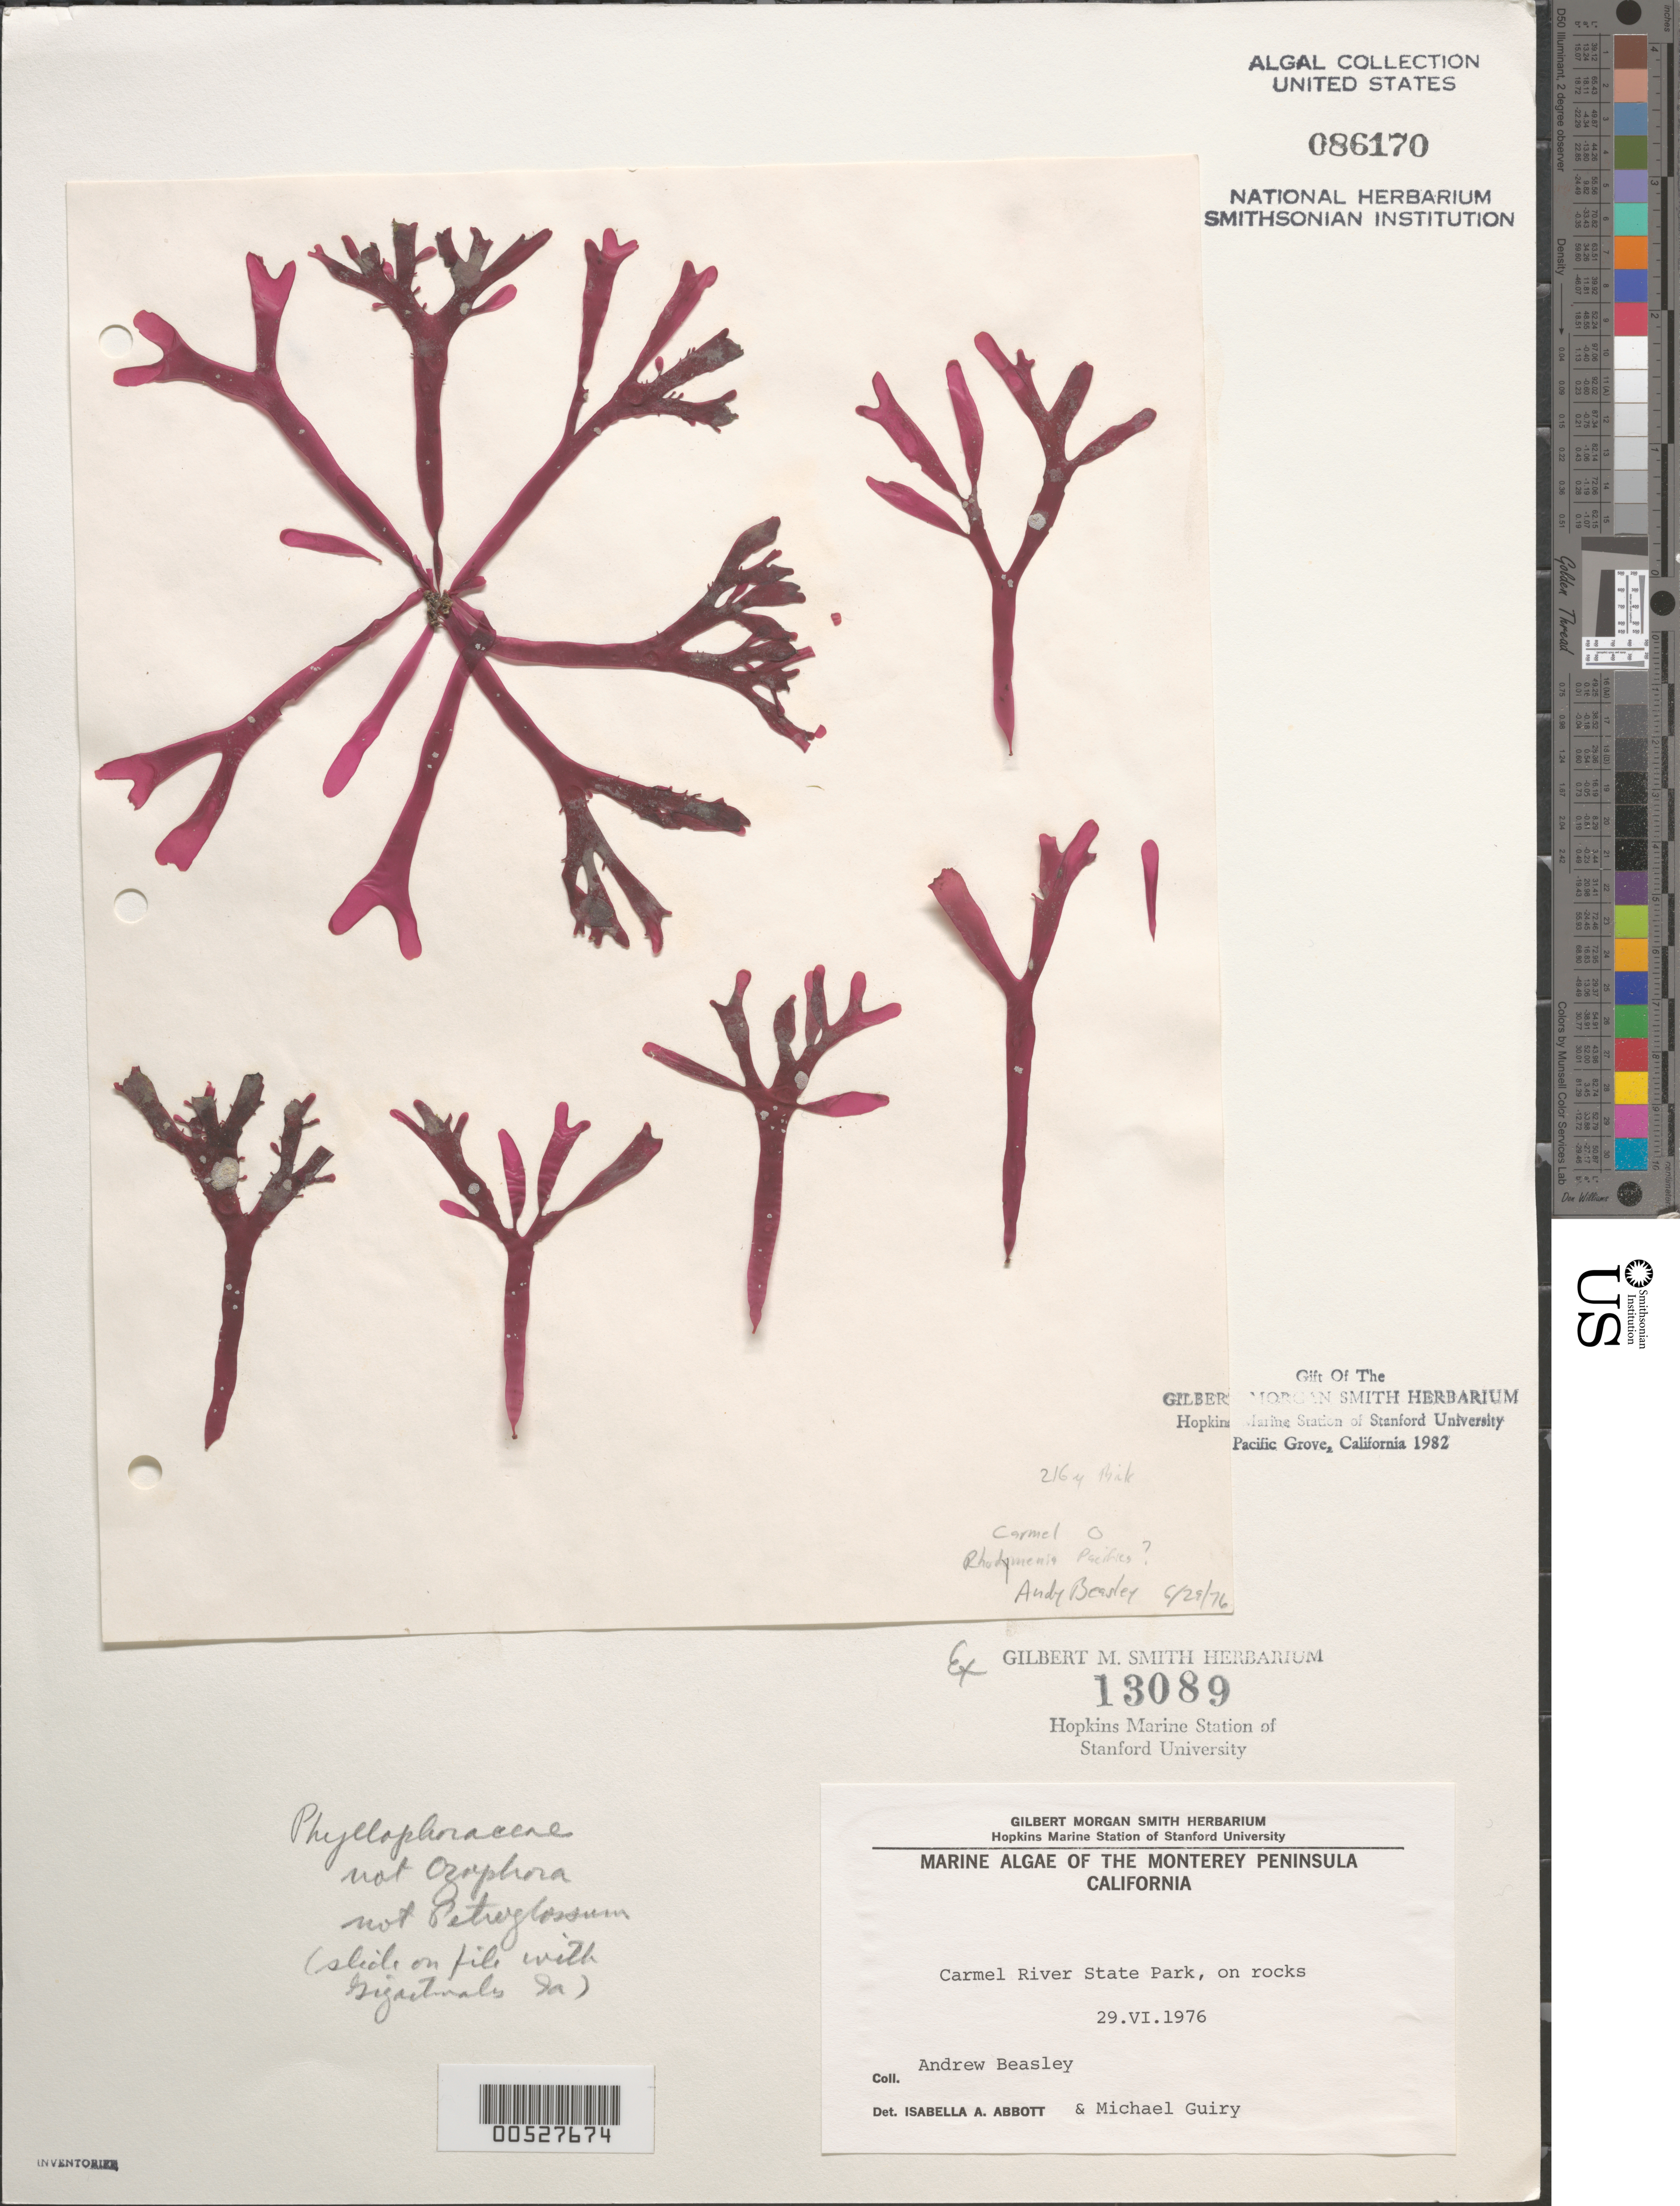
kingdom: Plantae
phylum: Rhodophyta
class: Florideophyceae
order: Gigartinales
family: Phyllophoraceae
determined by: Abbott, I. A.; Guiry, M. D.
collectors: A. Beasley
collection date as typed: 29 Jun 1976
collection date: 1976-06-29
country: United States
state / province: California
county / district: Monterey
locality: Carmel River State Park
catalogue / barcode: US 86170